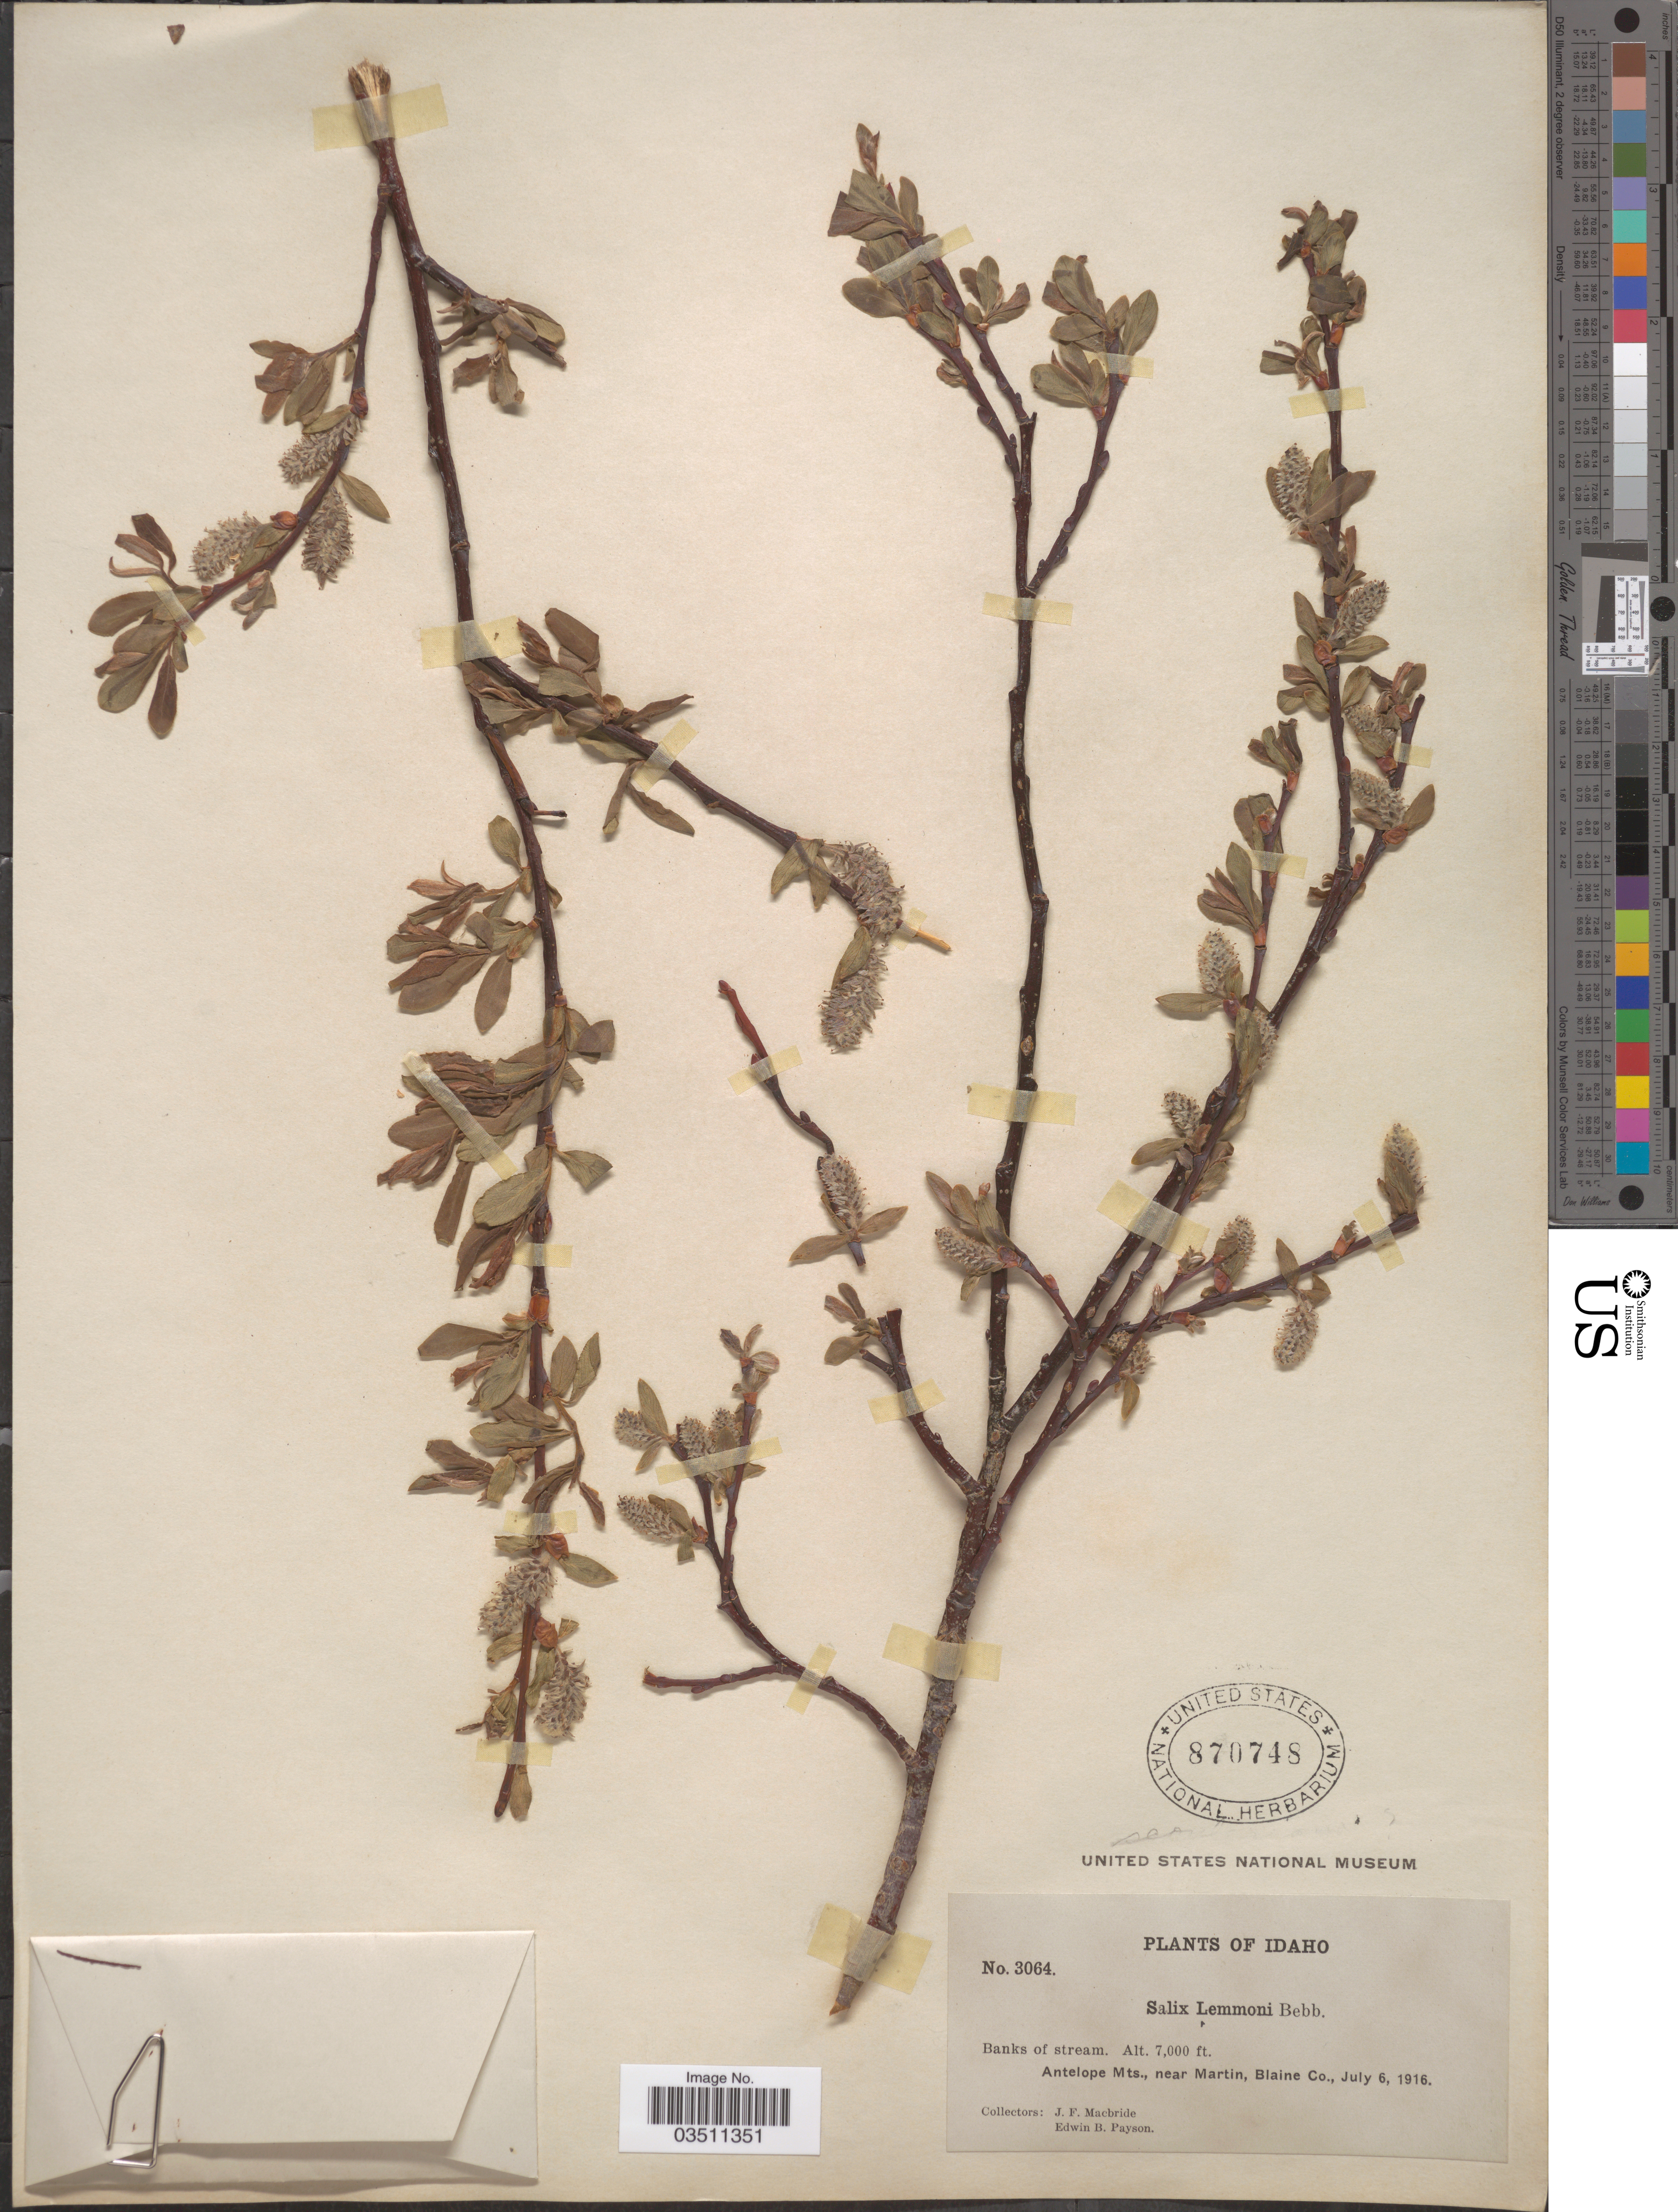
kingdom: Plantae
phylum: Tracheophyta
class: Magnoliopsida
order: Malpighiales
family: Salicaceae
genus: Salix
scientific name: Salix lemmonii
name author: Bebb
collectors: J. F. Macbride & E. B. Payson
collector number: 3064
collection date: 1916-07-06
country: United States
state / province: Idaho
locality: Antelope Mts., near Martin, Blaine Co.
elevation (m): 2134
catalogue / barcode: US 870748